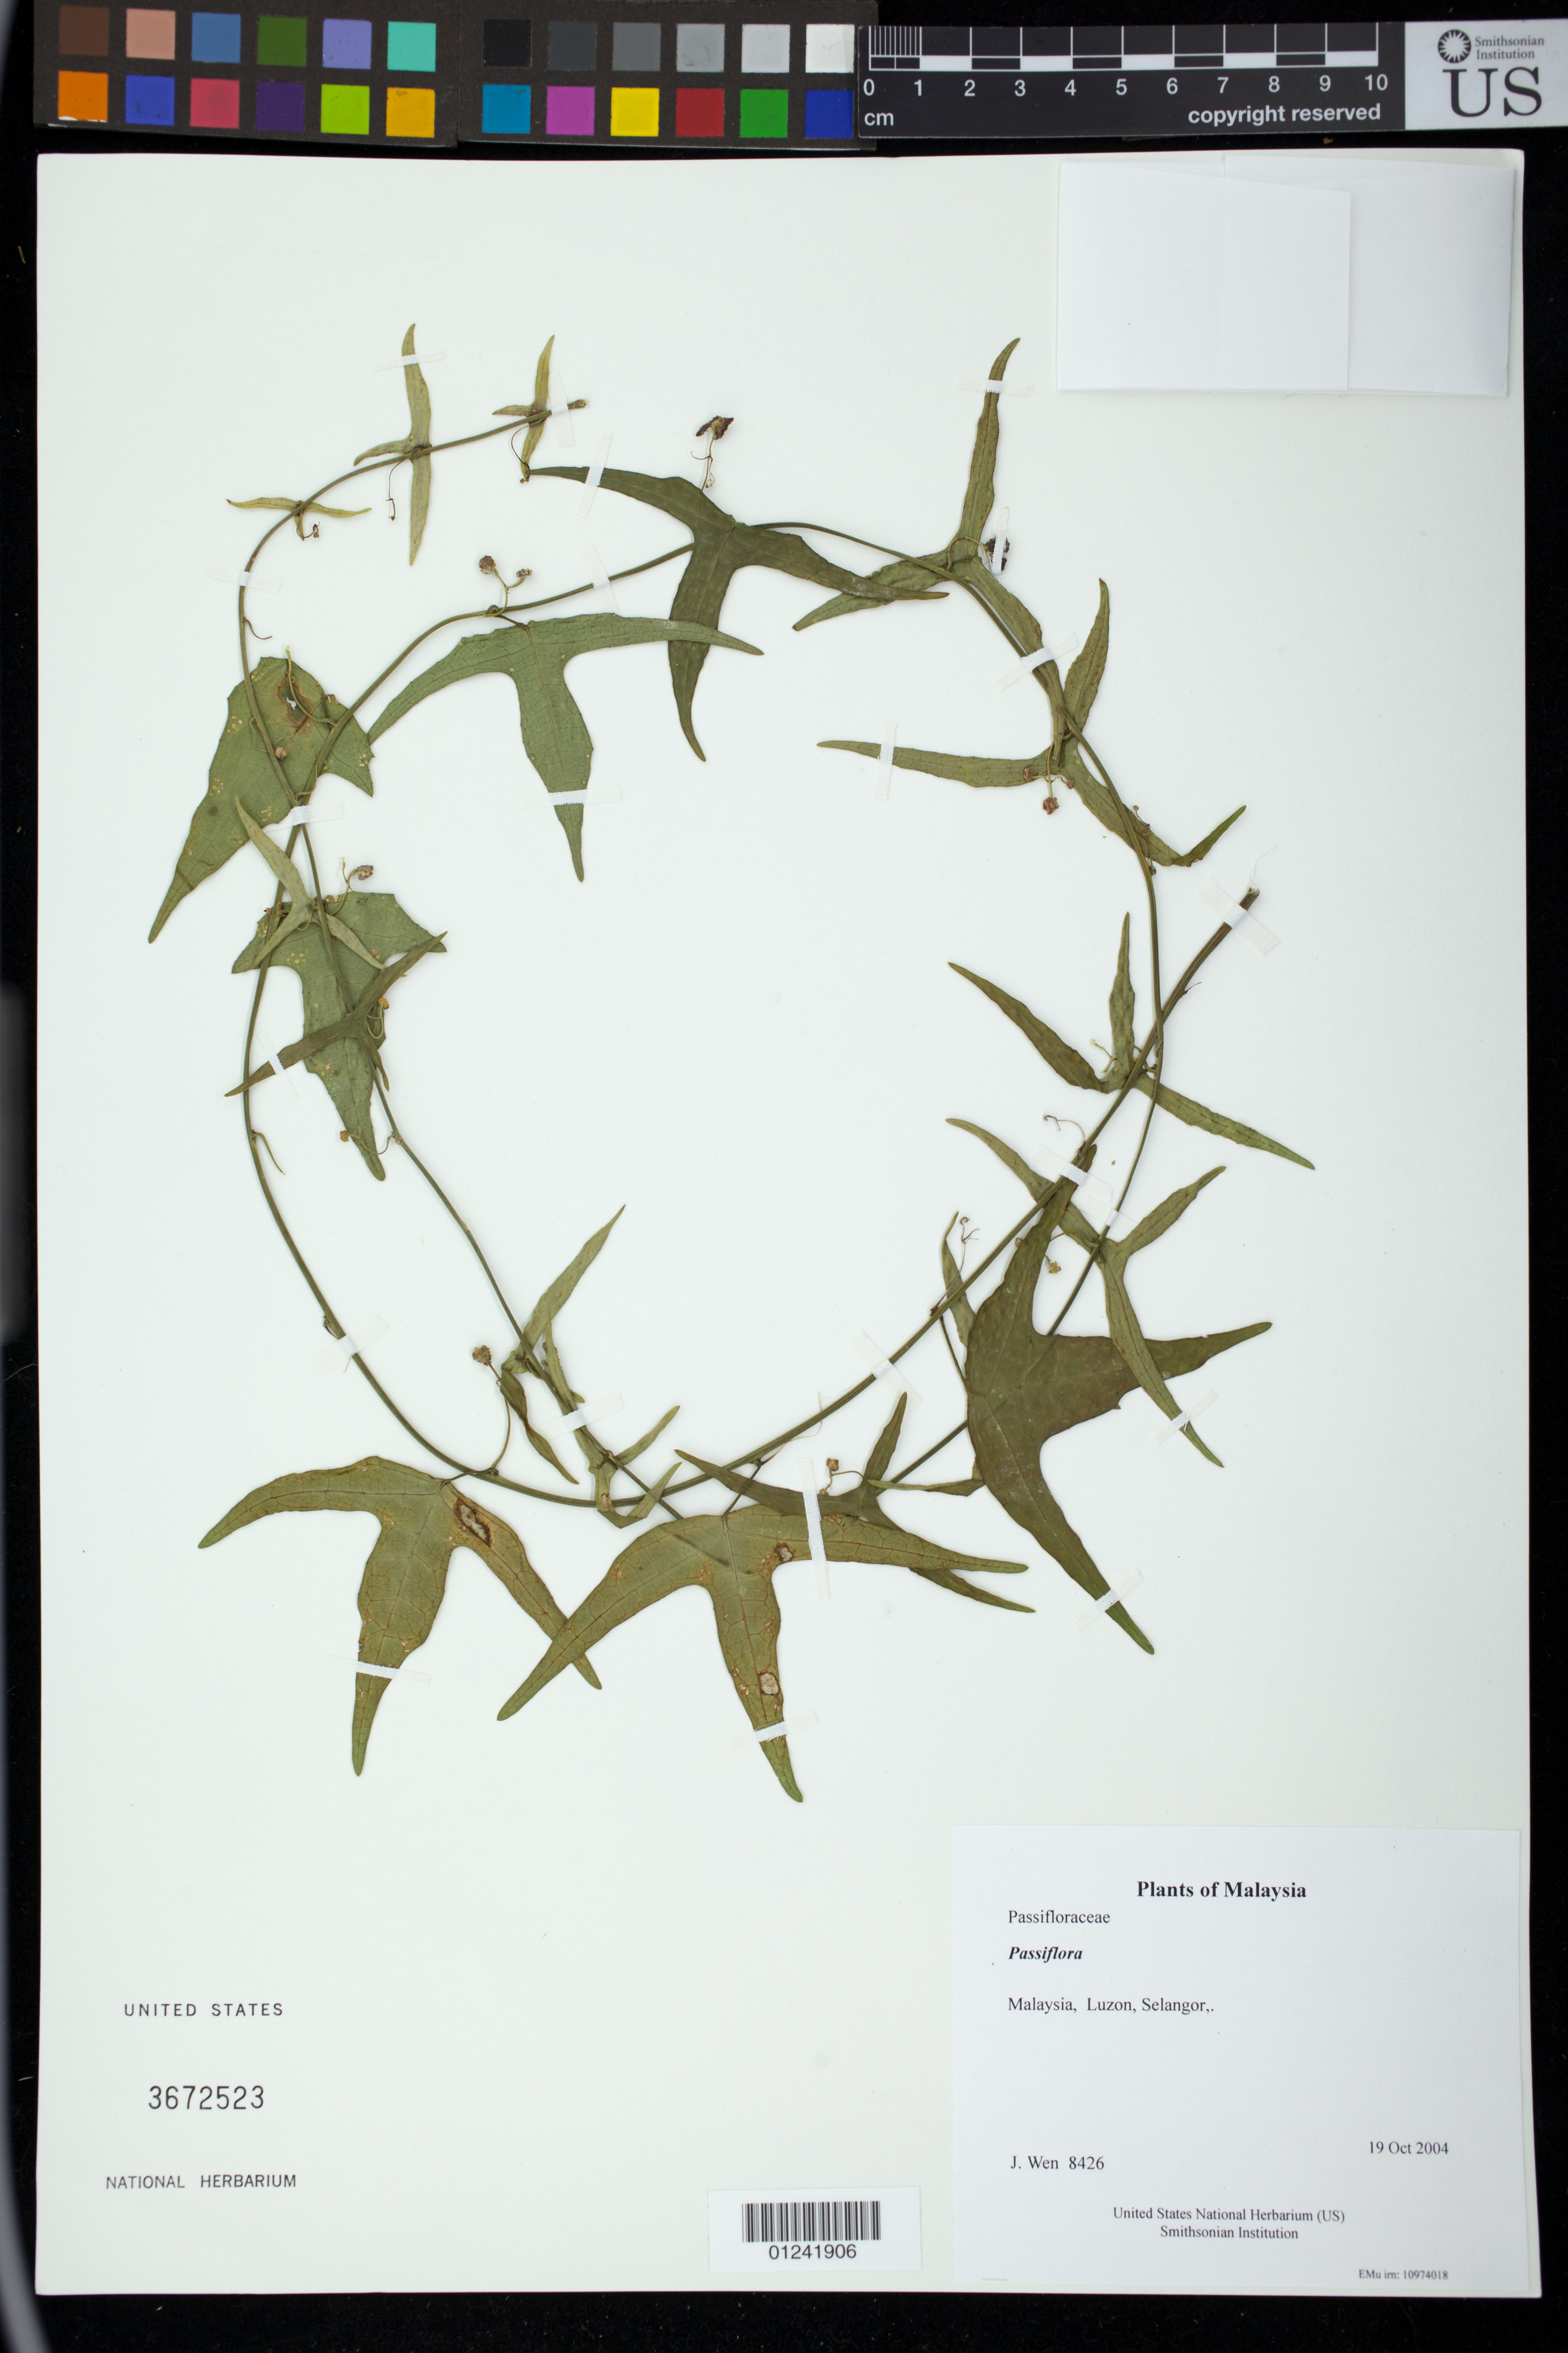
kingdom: Plantae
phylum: Tracheophyta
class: Magnoliopsida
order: Malpighiales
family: Passifloraceae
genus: Passiflora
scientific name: Passiflora sp.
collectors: J. Wen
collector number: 8426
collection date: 2004-10-19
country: Malaysia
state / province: Selangor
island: Luzon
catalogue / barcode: US 3672523